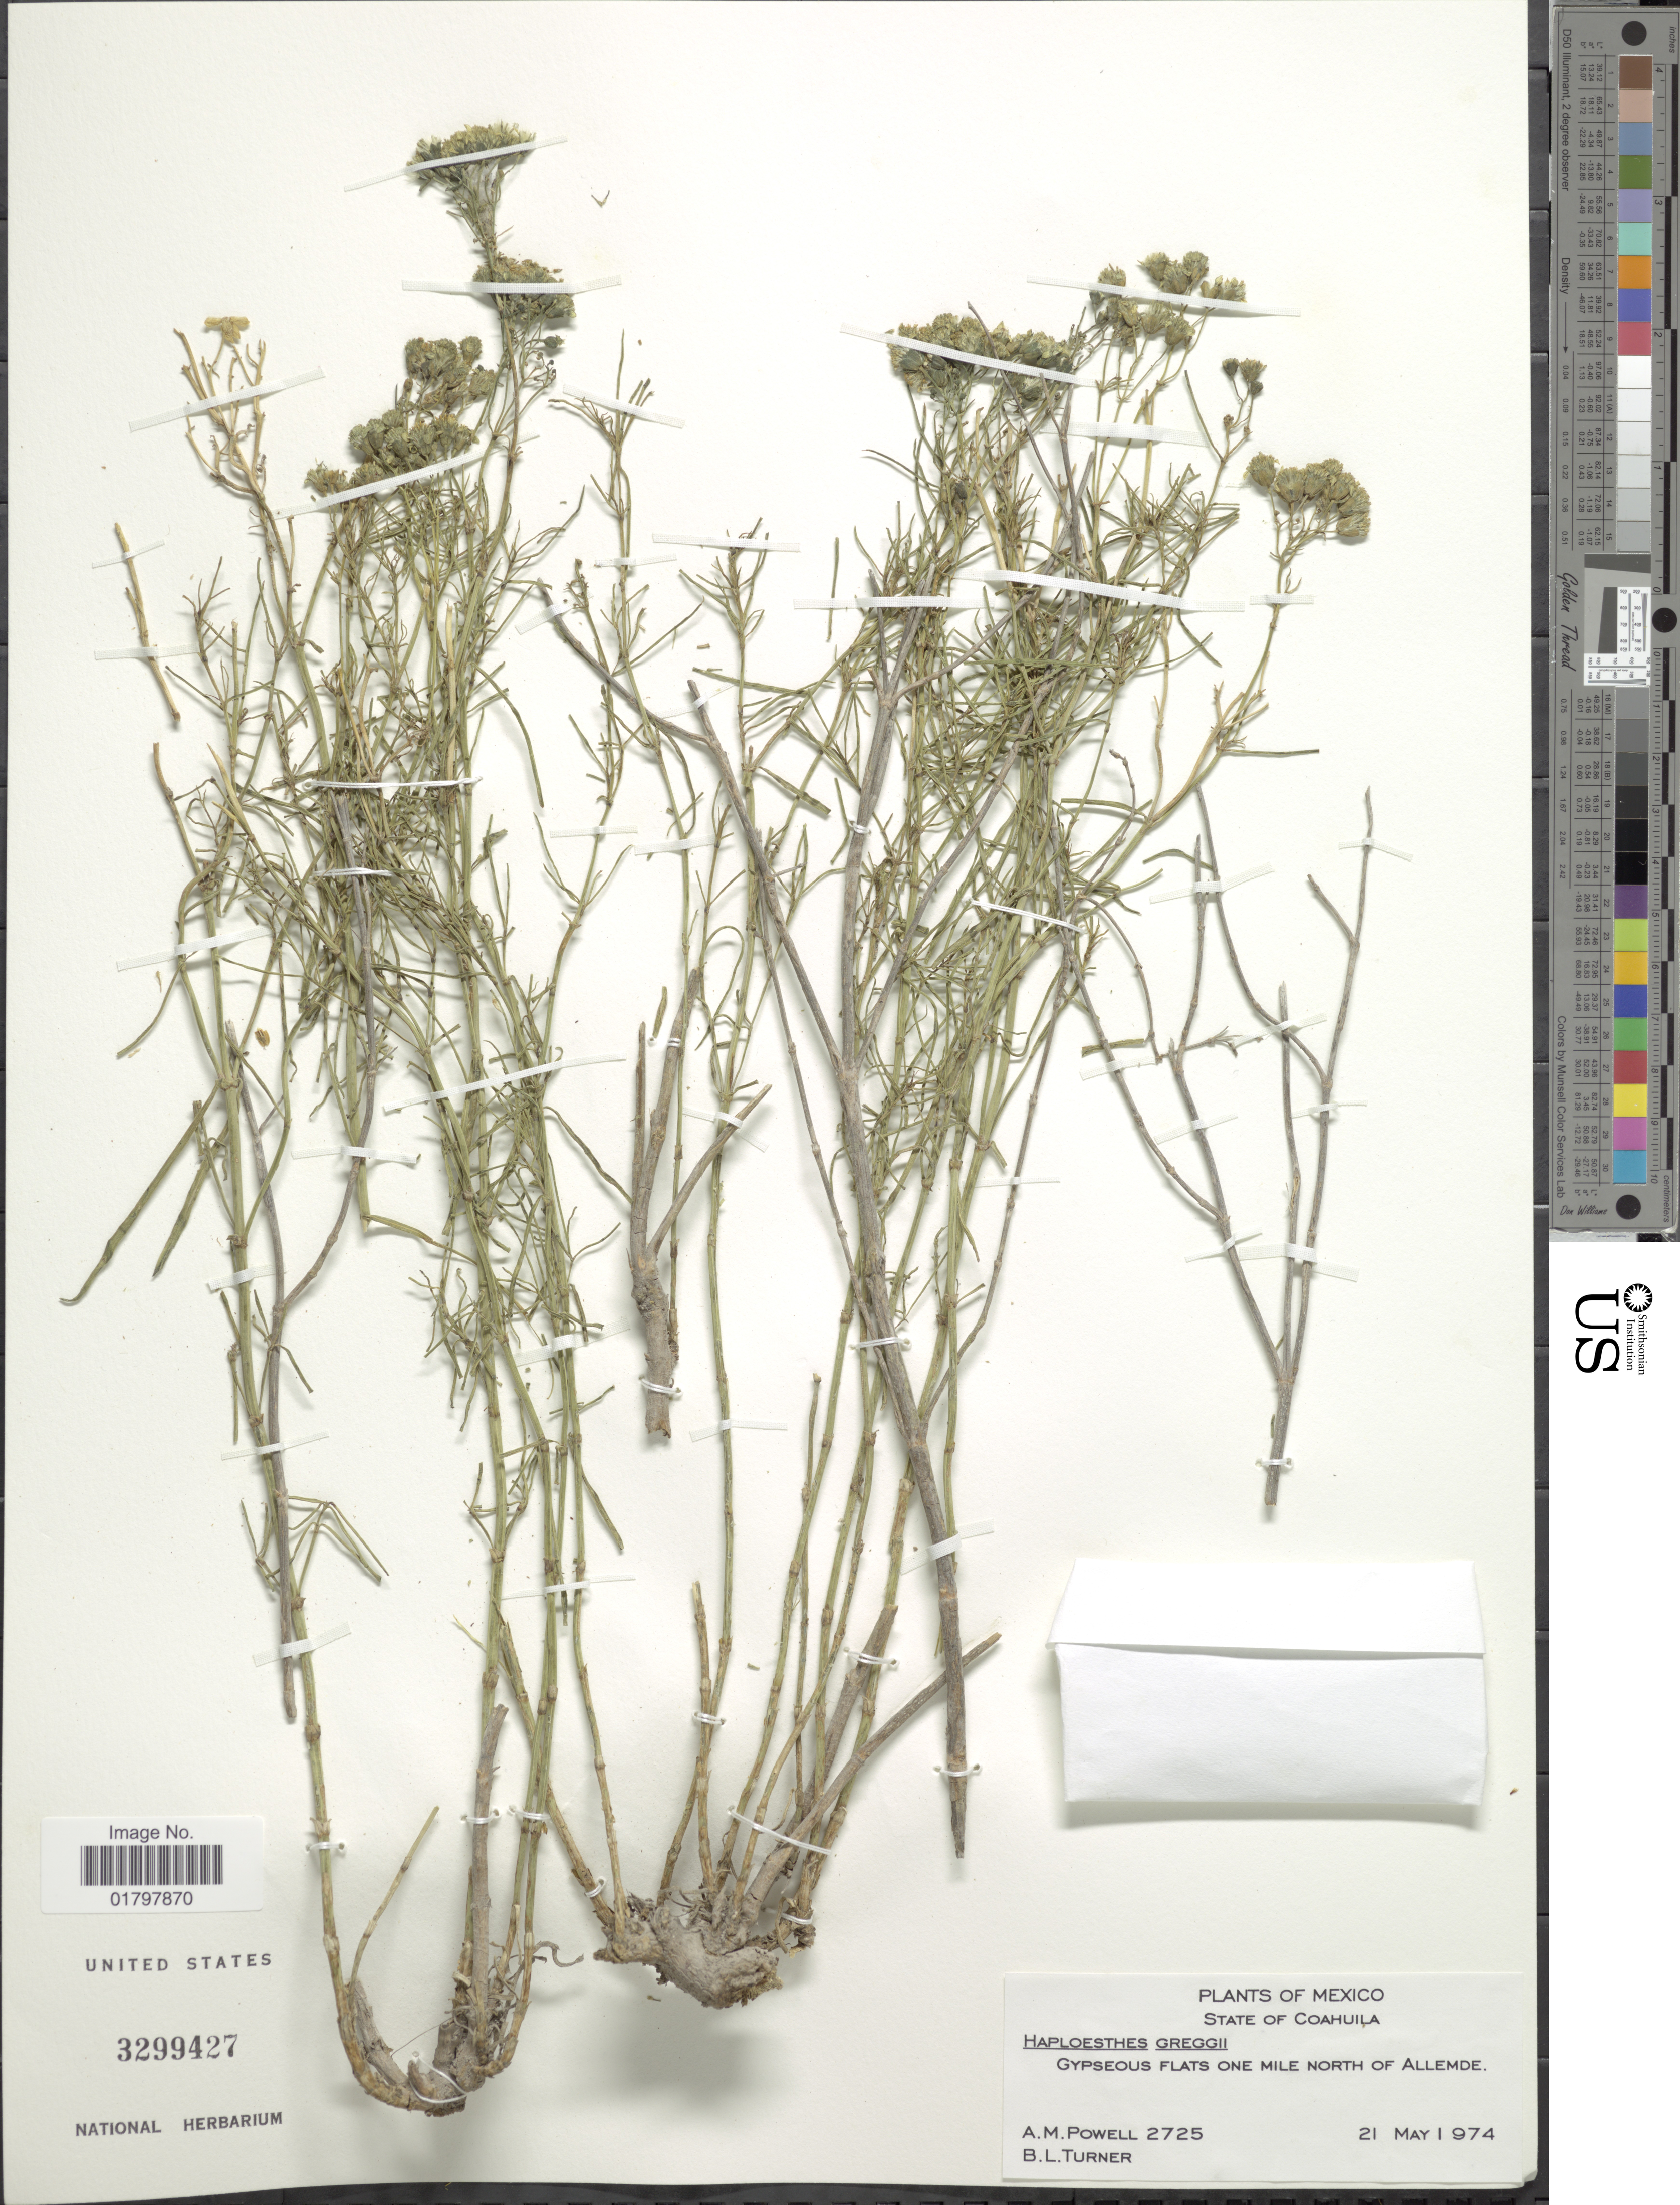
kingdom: Plantae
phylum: Tracheophyta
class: Magnoliopsida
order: Asterales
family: Asteraceae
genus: Haploesthes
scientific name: Haploesthes greggii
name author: A. Gray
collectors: A. M. Powell & B. L. Turner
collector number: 2725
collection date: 1974-05-21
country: Mexico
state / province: Coahuila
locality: State of Coahuila. Gypseous flats one mile North of Allemde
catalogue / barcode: US 3299427